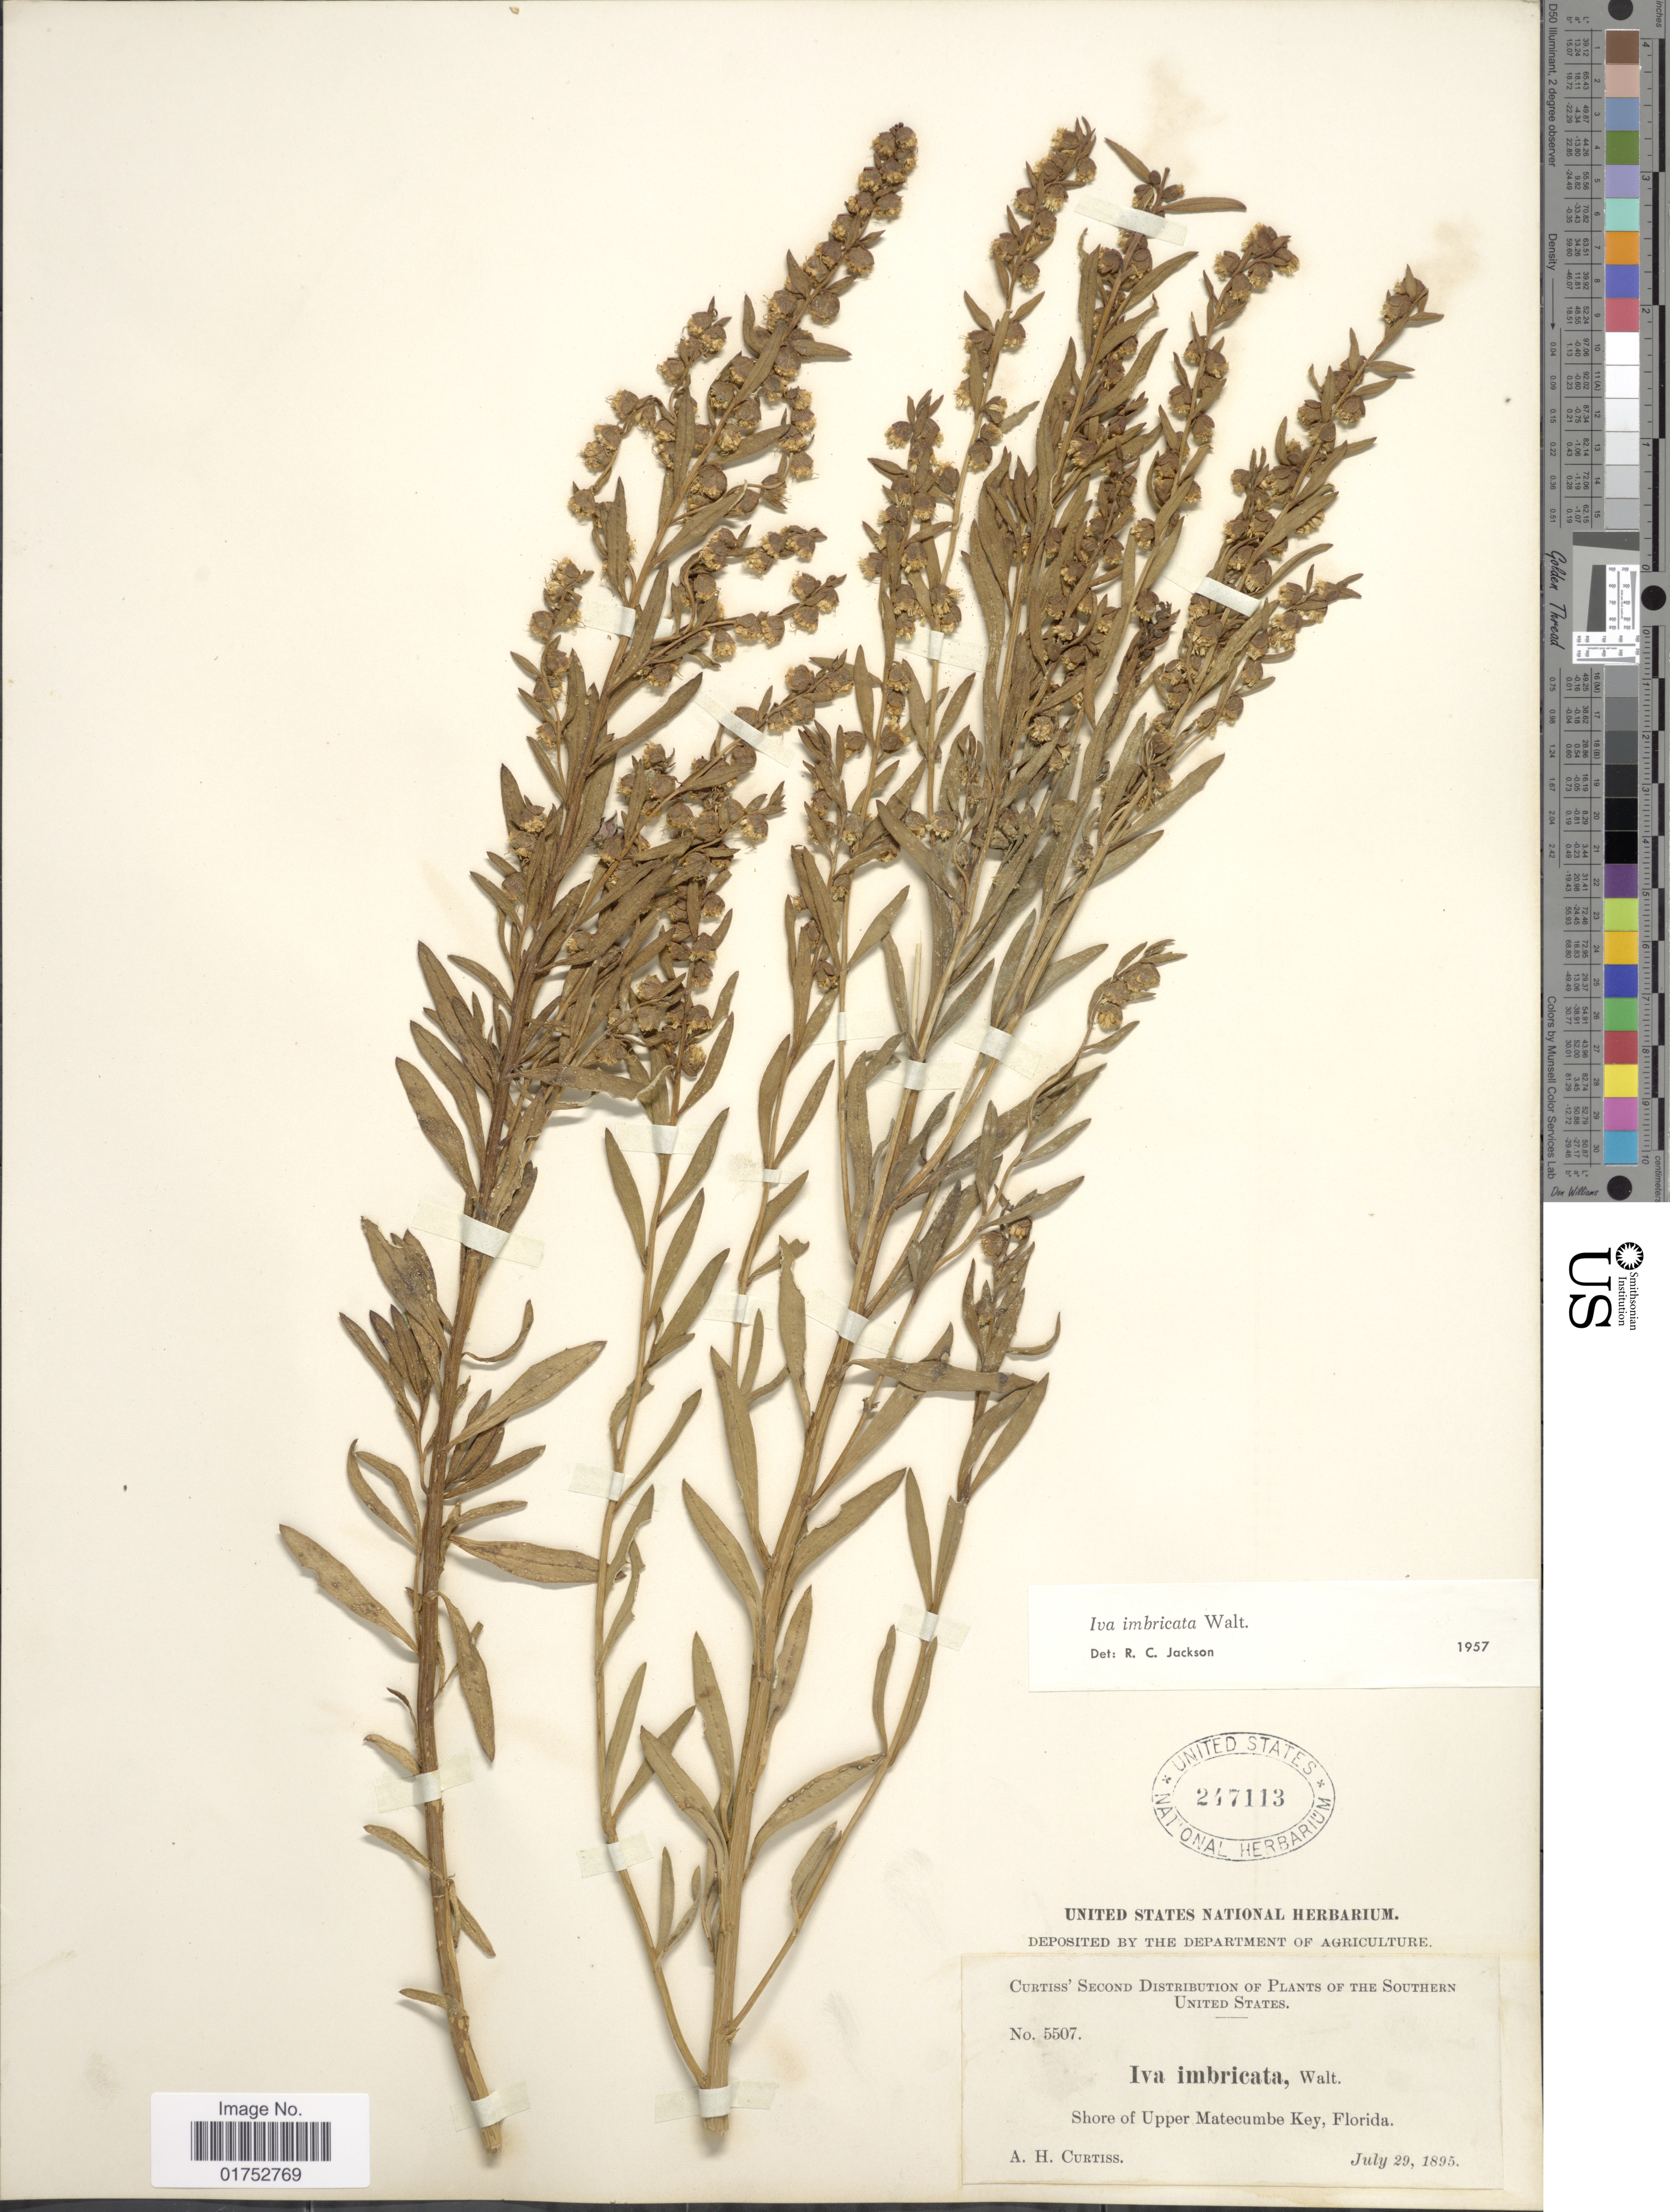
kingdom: Plantae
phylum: Tracheophyta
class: Magnoliopsida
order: Asterales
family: Asteraceae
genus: Iva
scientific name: Iva imbricata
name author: Walter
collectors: A. H. Curtiss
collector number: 5507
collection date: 1895-07-29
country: United States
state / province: Florida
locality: Southern United States, shore of Upper Matecumbe Key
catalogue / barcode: US 247113